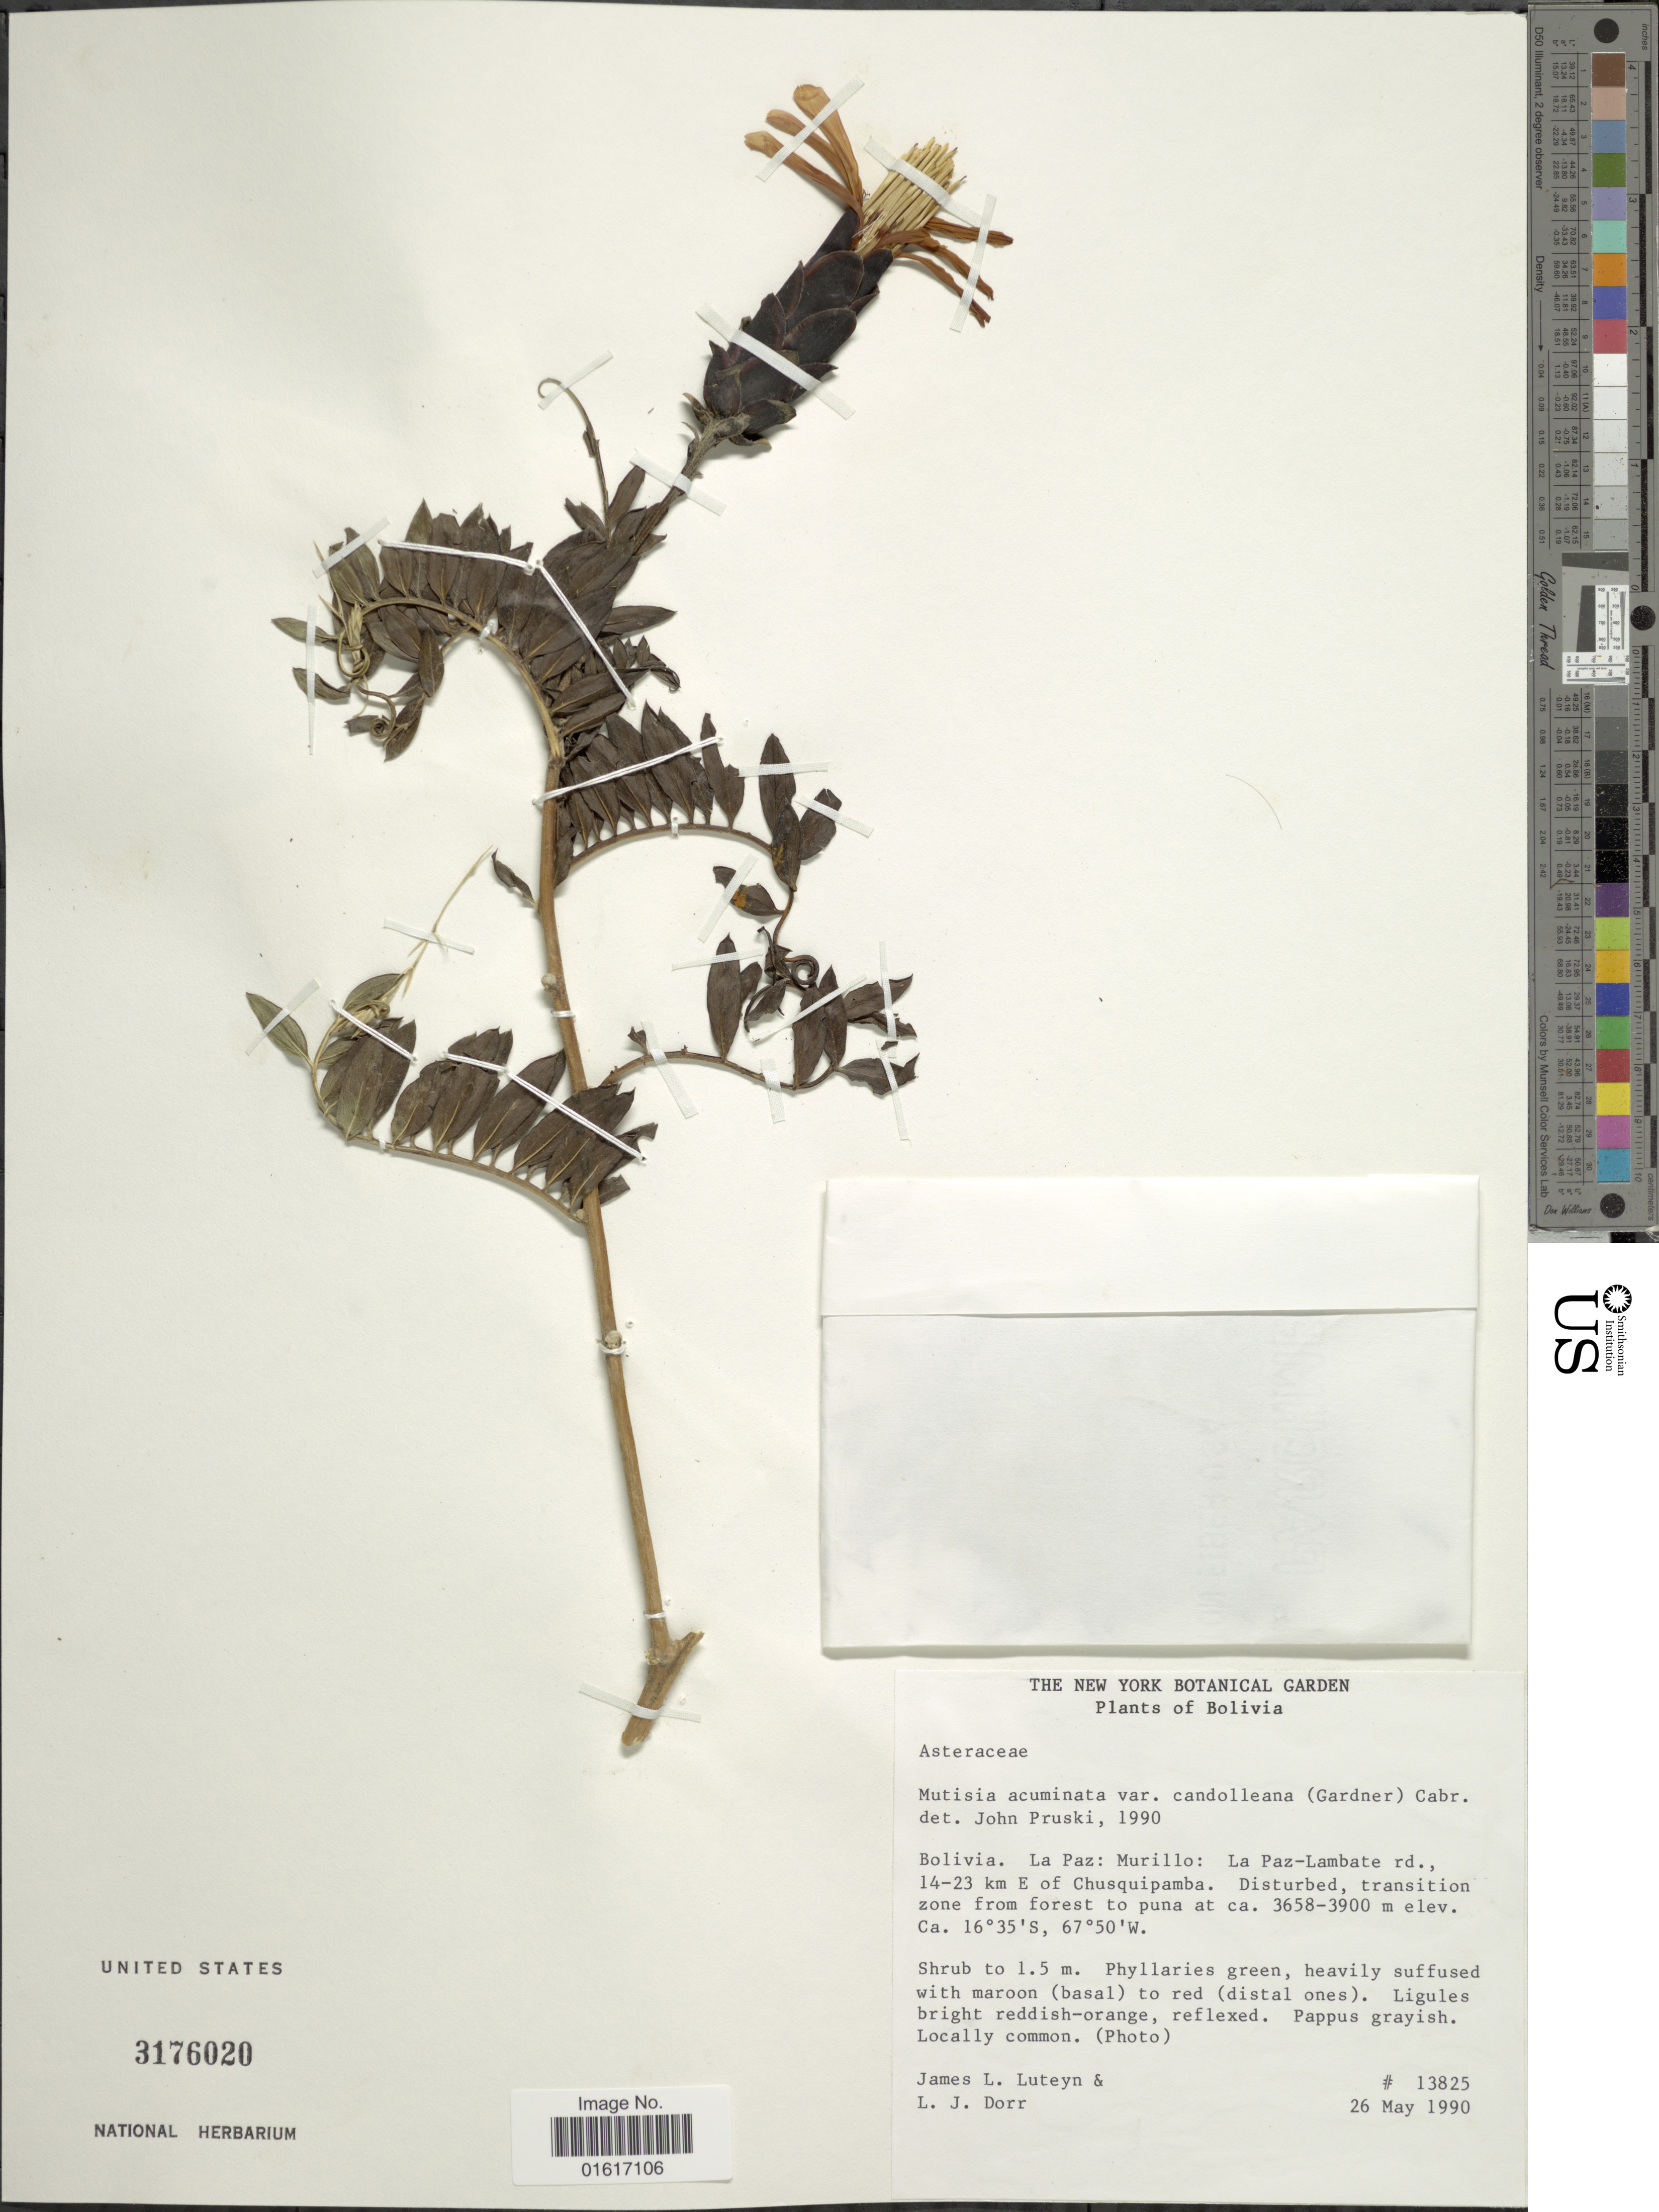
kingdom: Plantae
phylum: Tracheophyta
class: Magnoliopsida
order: Asterales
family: Asteraceae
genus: Mutisia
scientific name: Mutisia acuminata var. candolleana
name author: (Fielding & Gardner) Cabrera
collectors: J. L. Luteyn & L. J. Dorr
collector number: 13825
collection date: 1990-05-26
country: Bolivia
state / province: La Paz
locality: Murillo: La Paz-Lambate rd., 14-23 km E of Chusquipamba. Disturbed, transition zone from forest to puna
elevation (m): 3658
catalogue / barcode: US 3176020